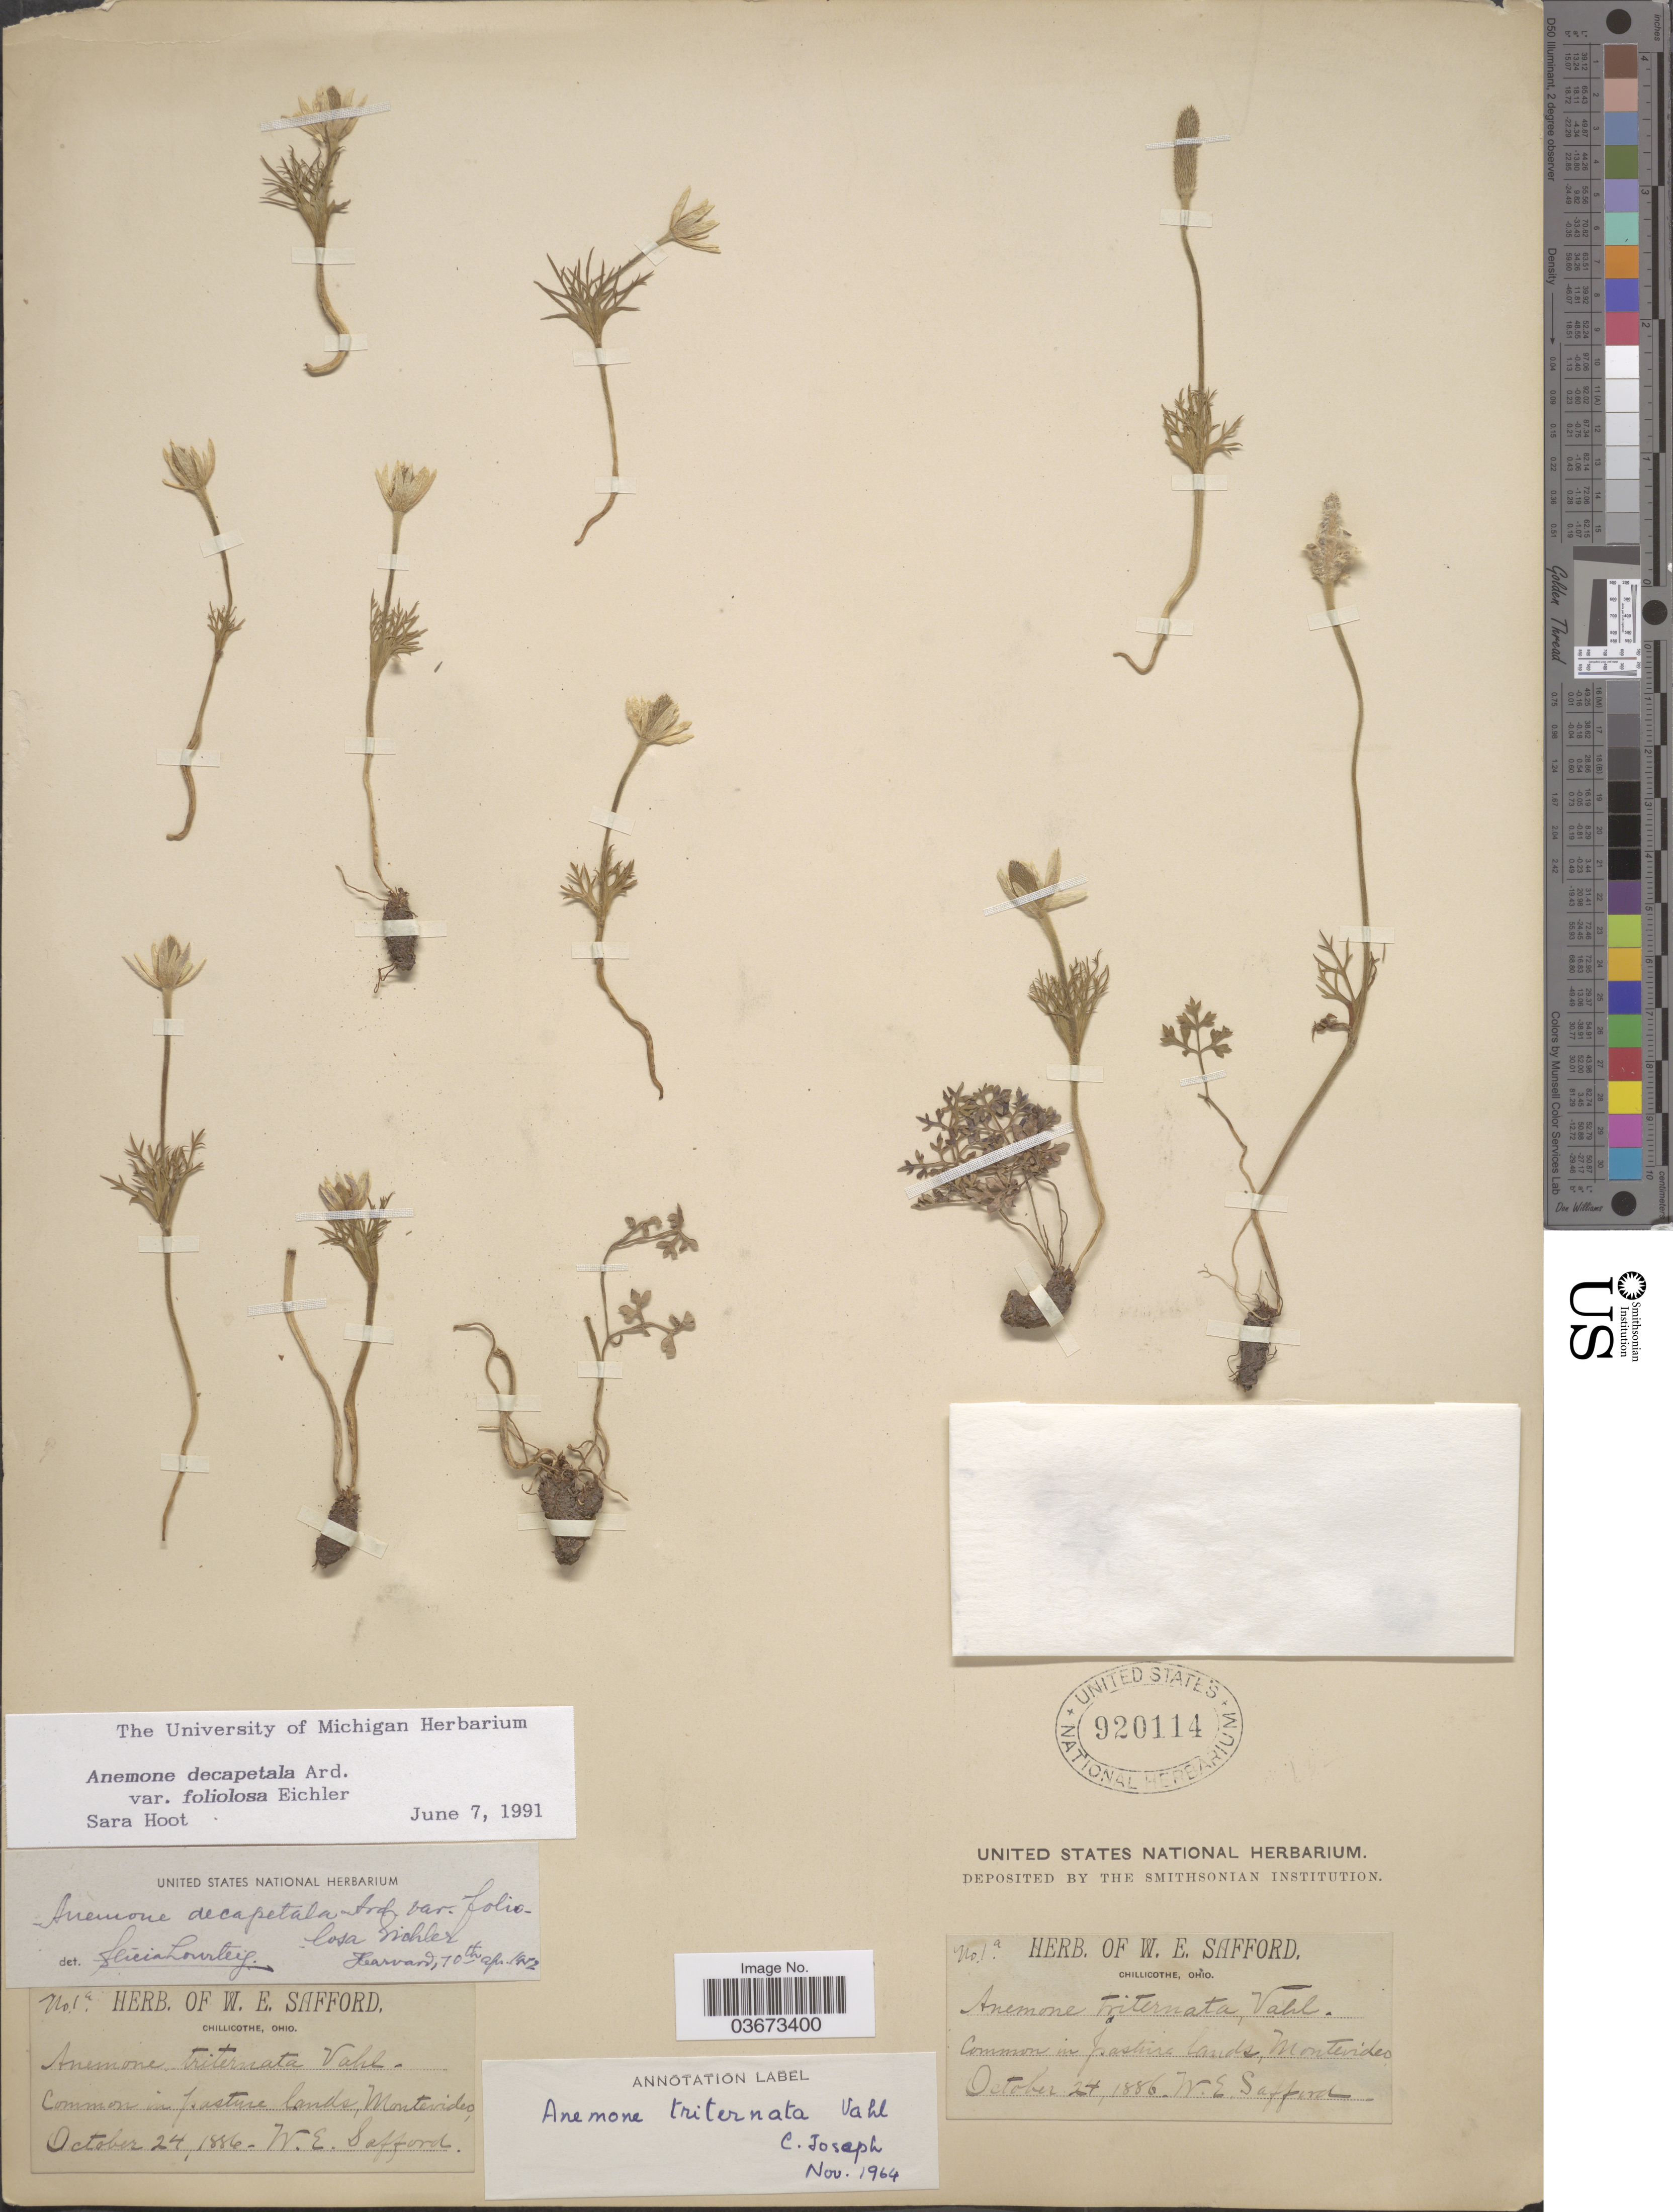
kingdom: Plantae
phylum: Tracheophyta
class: Magnoliopsida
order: Ranunculales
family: Ranunculaceae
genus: Anemone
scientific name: Anemone cicutifolia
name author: I.M. Johnst.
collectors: W. E. Safford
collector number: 1a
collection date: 1886-10-24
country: Uruguay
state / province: Montevideo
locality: Pasture lands.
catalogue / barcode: US 920114